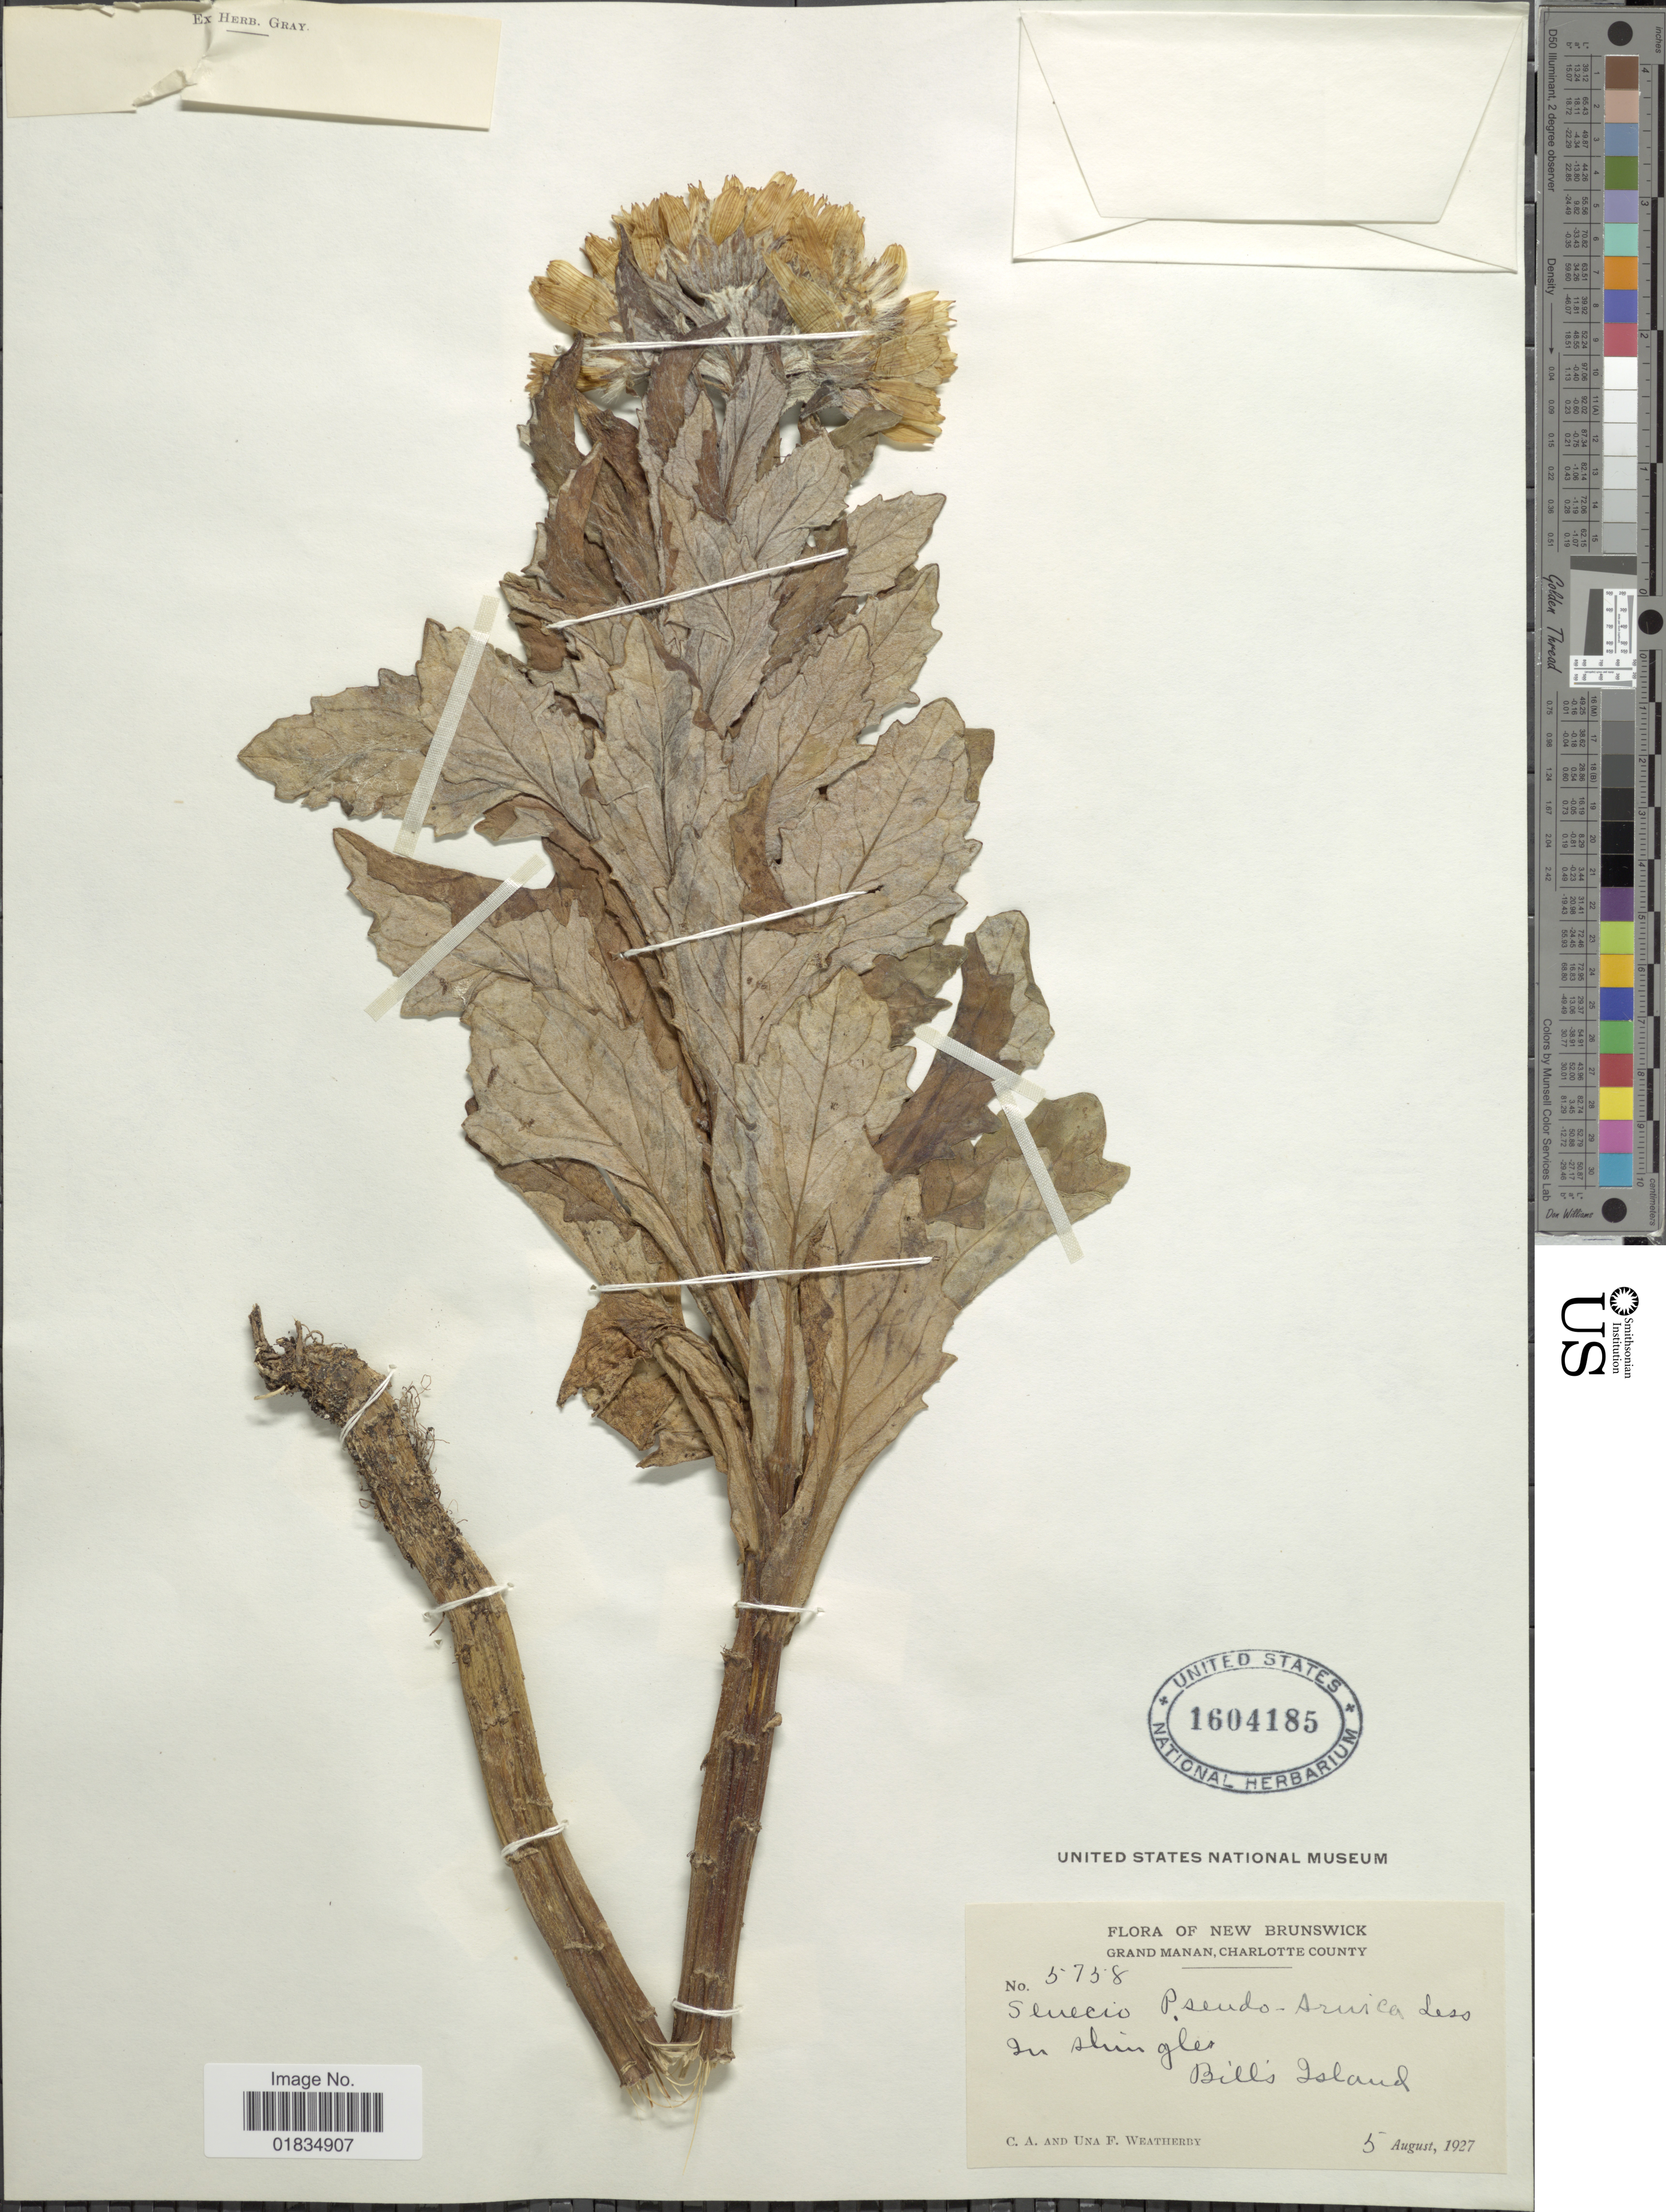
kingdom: Plantae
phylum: Tracheophyta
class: Magnoliopsida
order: Asterales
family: Asteraceae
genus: Senecio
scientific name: Senecio pseudoarnica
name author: Less.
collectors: C. A. Weatherby & U. Weatherby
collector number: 5738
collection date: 1927-08-05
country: Canada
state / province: New Brunswick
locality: Bills Island. Grand Manan, Charlotte County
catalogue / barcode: US 1604185